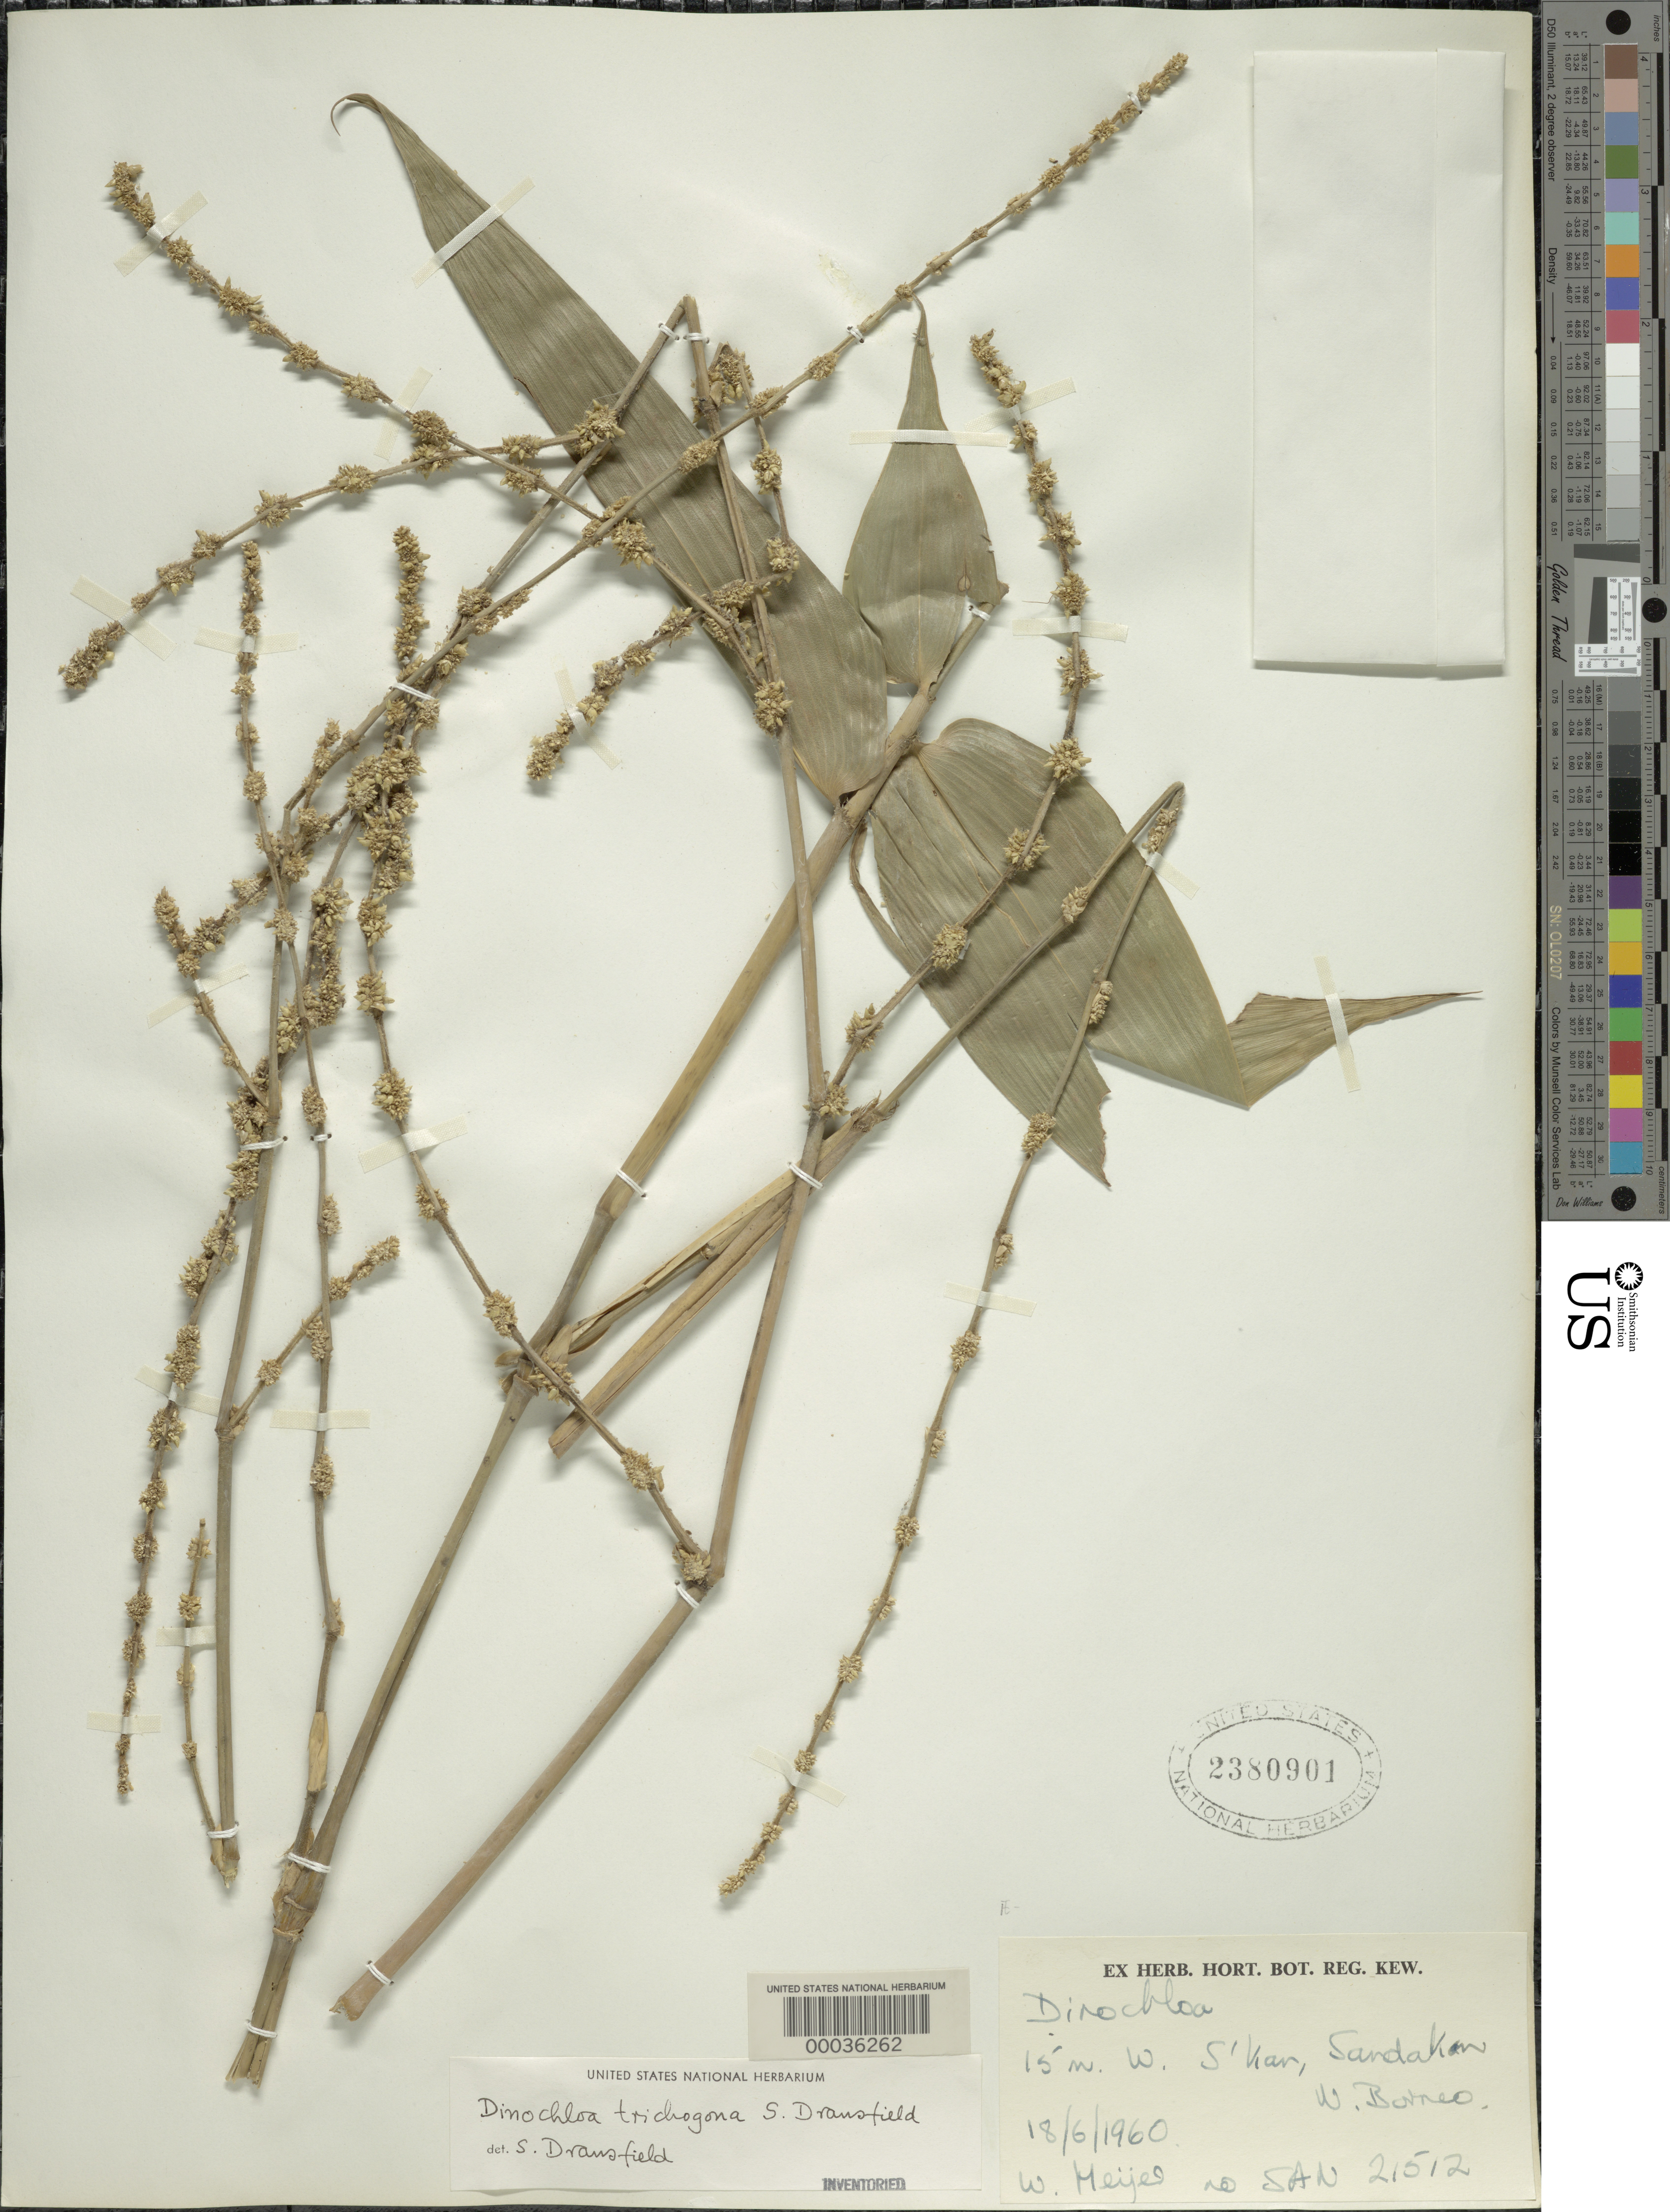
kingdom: Plantae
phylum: Tracheophyta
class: Liliopsida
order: Poales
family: Poaceae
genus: Dinochloa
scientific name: Dinochloa trichogona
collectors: W. Meijer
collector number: San 21512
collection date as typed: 18 Jun 1960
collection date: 1960-06-18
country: Malaysia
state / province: Sabah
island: Borneo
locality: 15 m. w s'kan, sandakan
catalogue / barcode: US 2380901